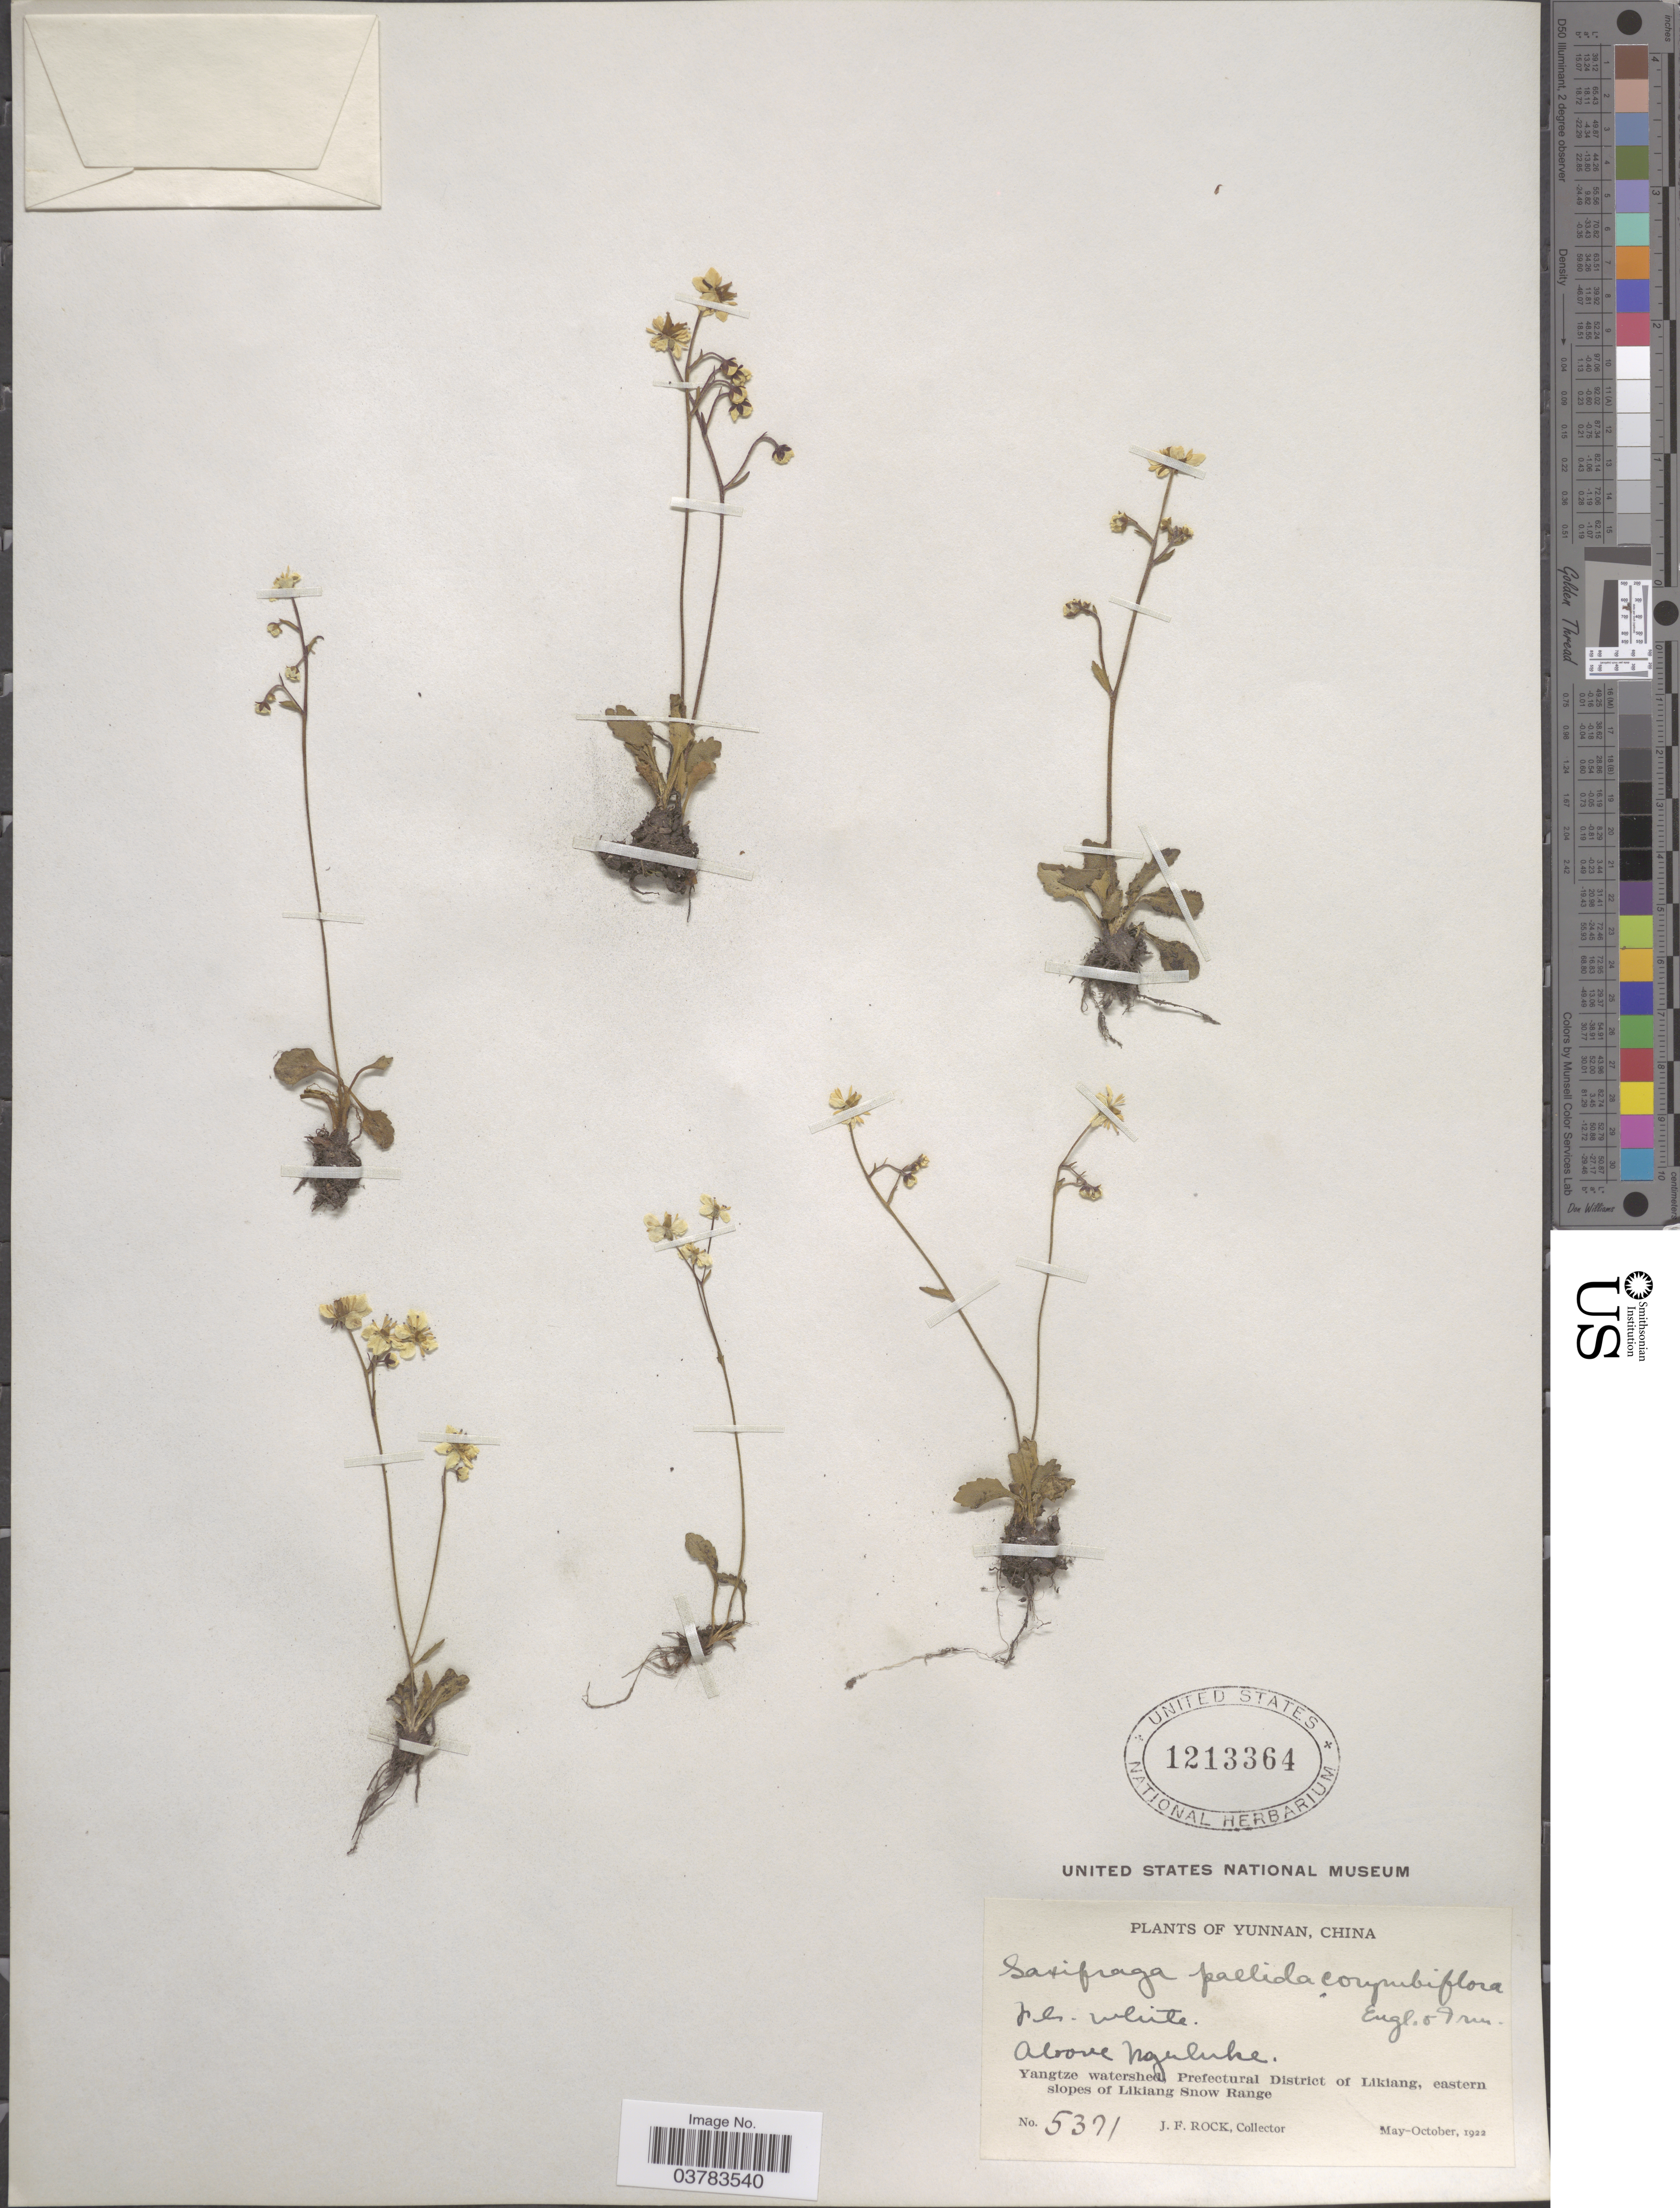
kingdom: Plantae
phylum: Tracheophyta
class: Magnoliopsida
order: Saxifragales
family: Saxifragaceae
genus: Micranthes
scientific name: Micranthes pallida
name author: (Wall. ex Ser.) Losinsk.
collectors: J. Rock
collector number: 5371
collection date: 1922-05/1922-10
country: China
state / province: Yunnan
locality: Above Nguluke. Yangtze watershed, Prefectural District of Likiang, eastern slopes of Likiang Snow Range.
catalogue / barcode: US 1213364